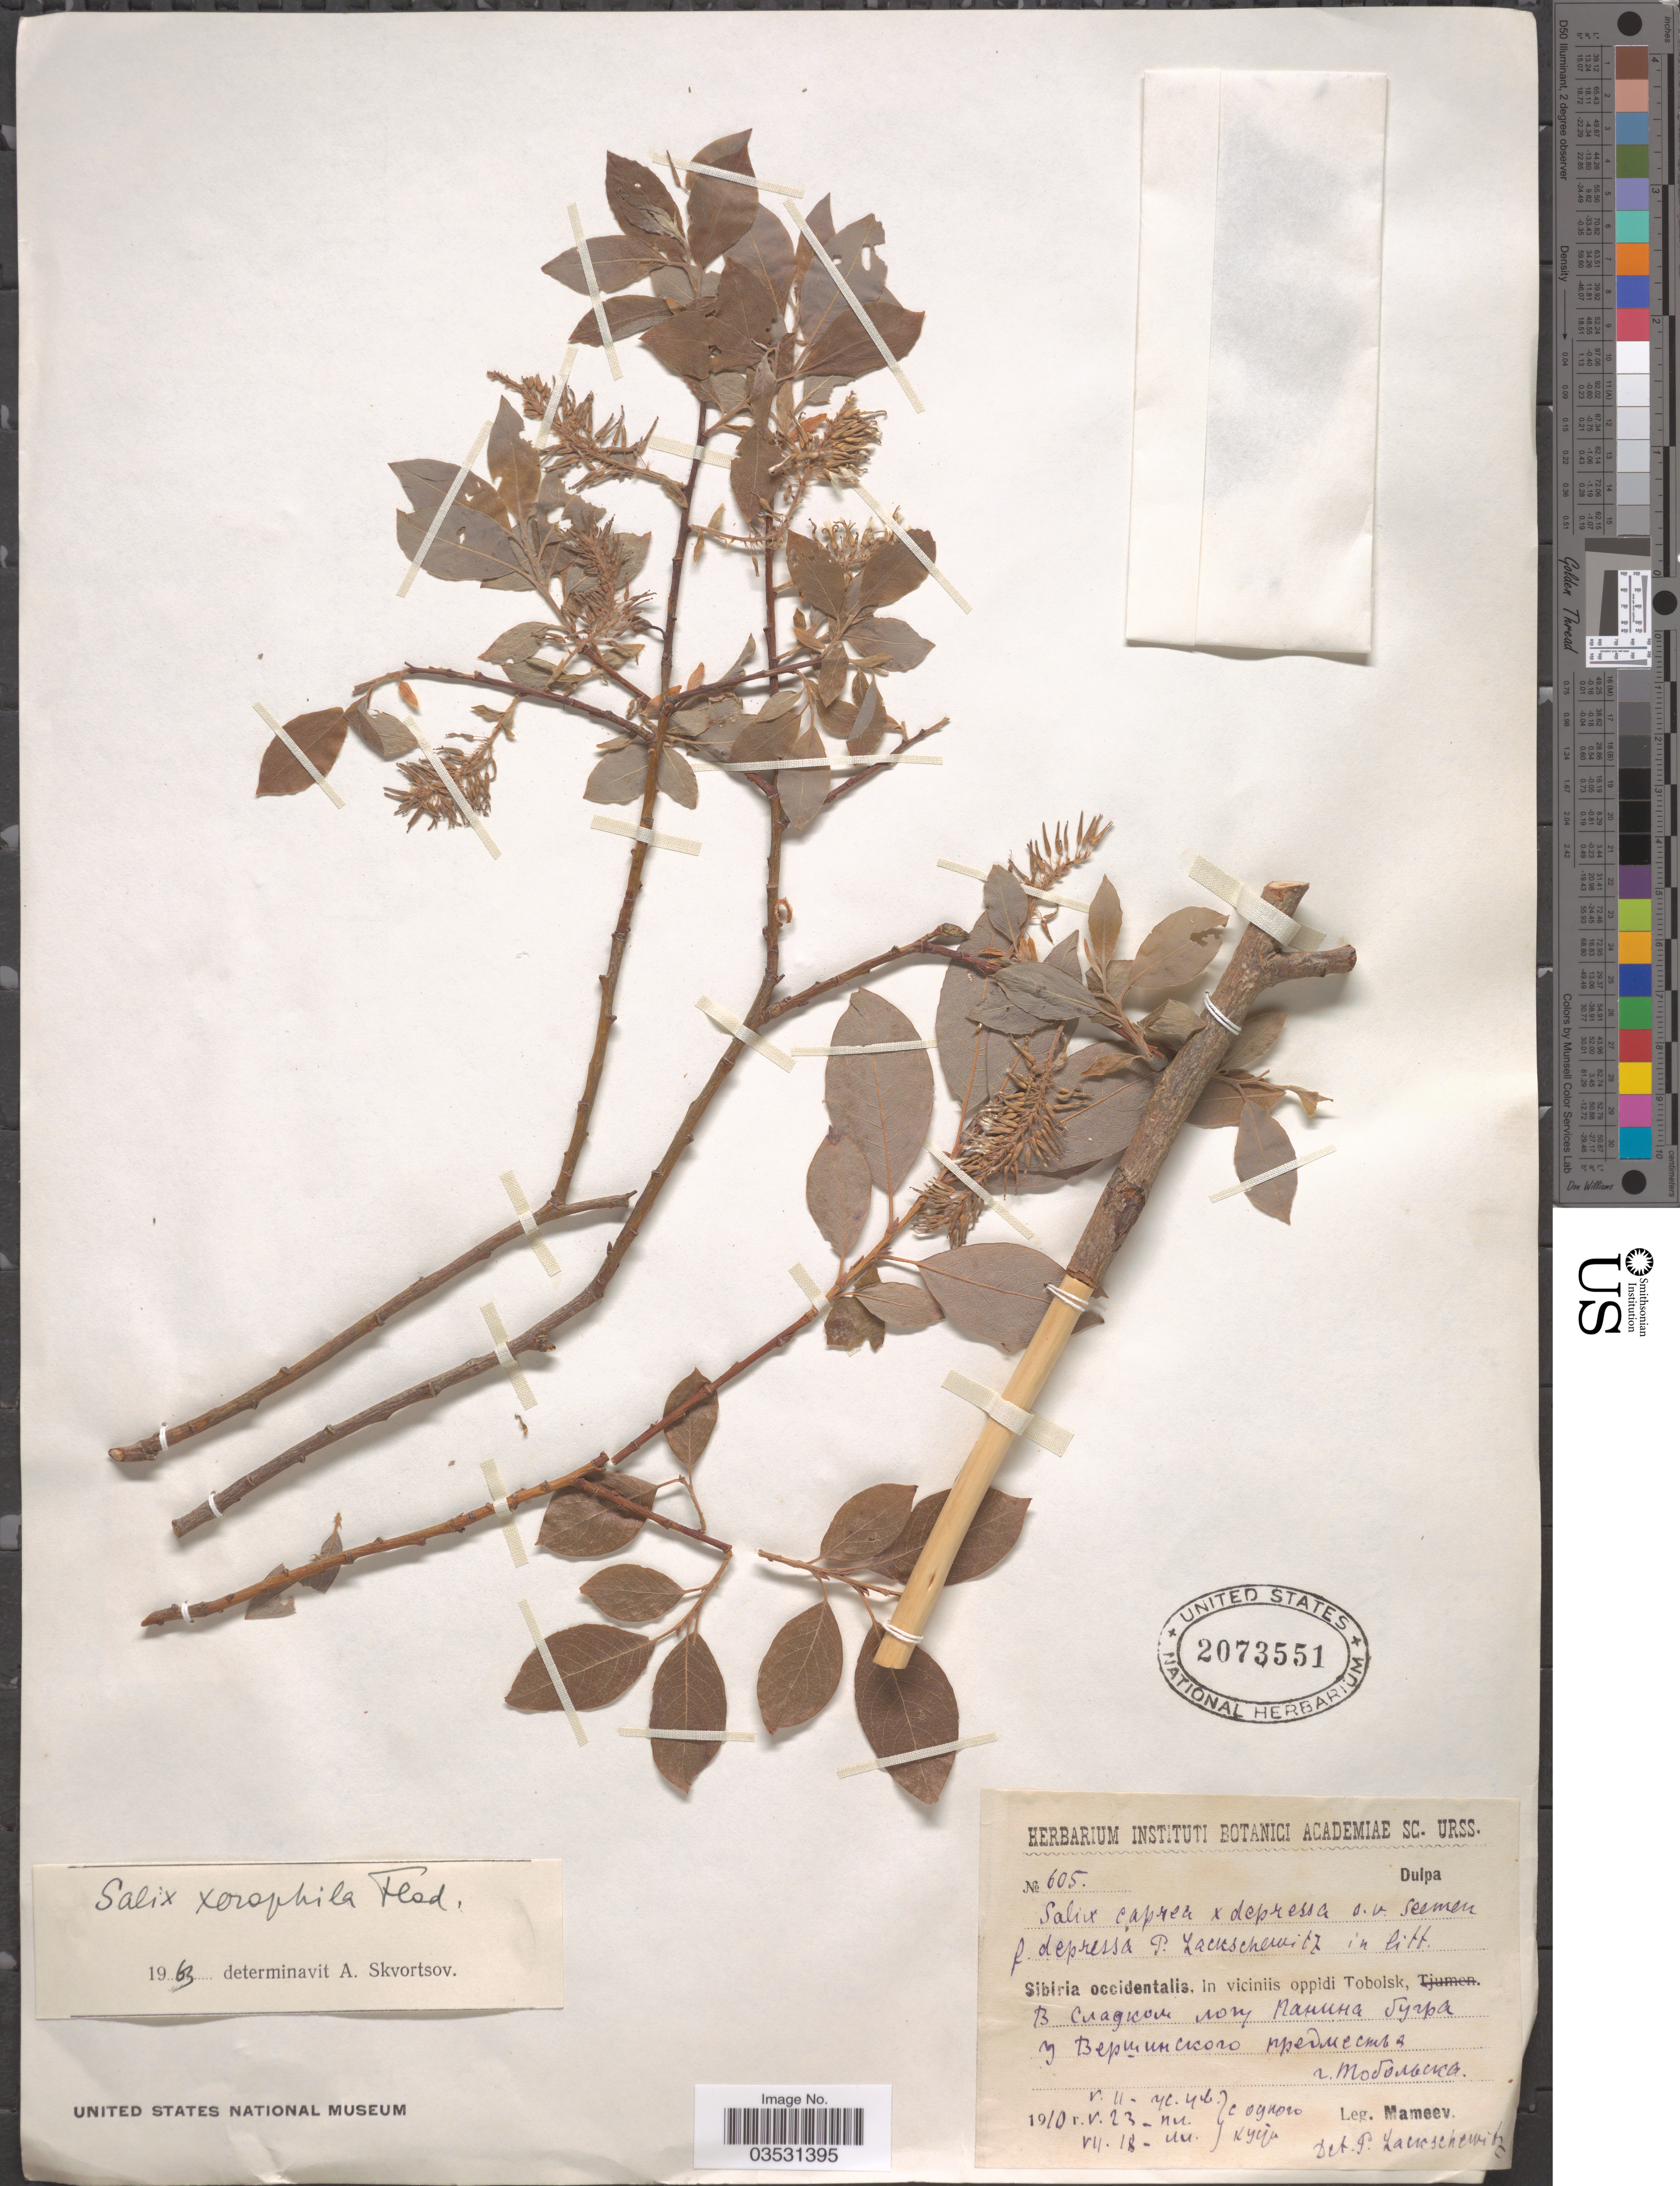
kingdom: Plantae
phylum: Tracheophyta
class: Magnoliopsida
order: Malpighiales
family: Salicaceae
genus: Salix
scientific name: Salix xerophila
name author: Flod.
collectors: Mameev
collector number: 605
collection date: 1910-05-11/1910-07-18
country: Russian Federation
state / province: Tyumen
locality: Sibiria occidentalis. In viciniis oppidi Tobolsk.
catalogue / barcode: US 2073551